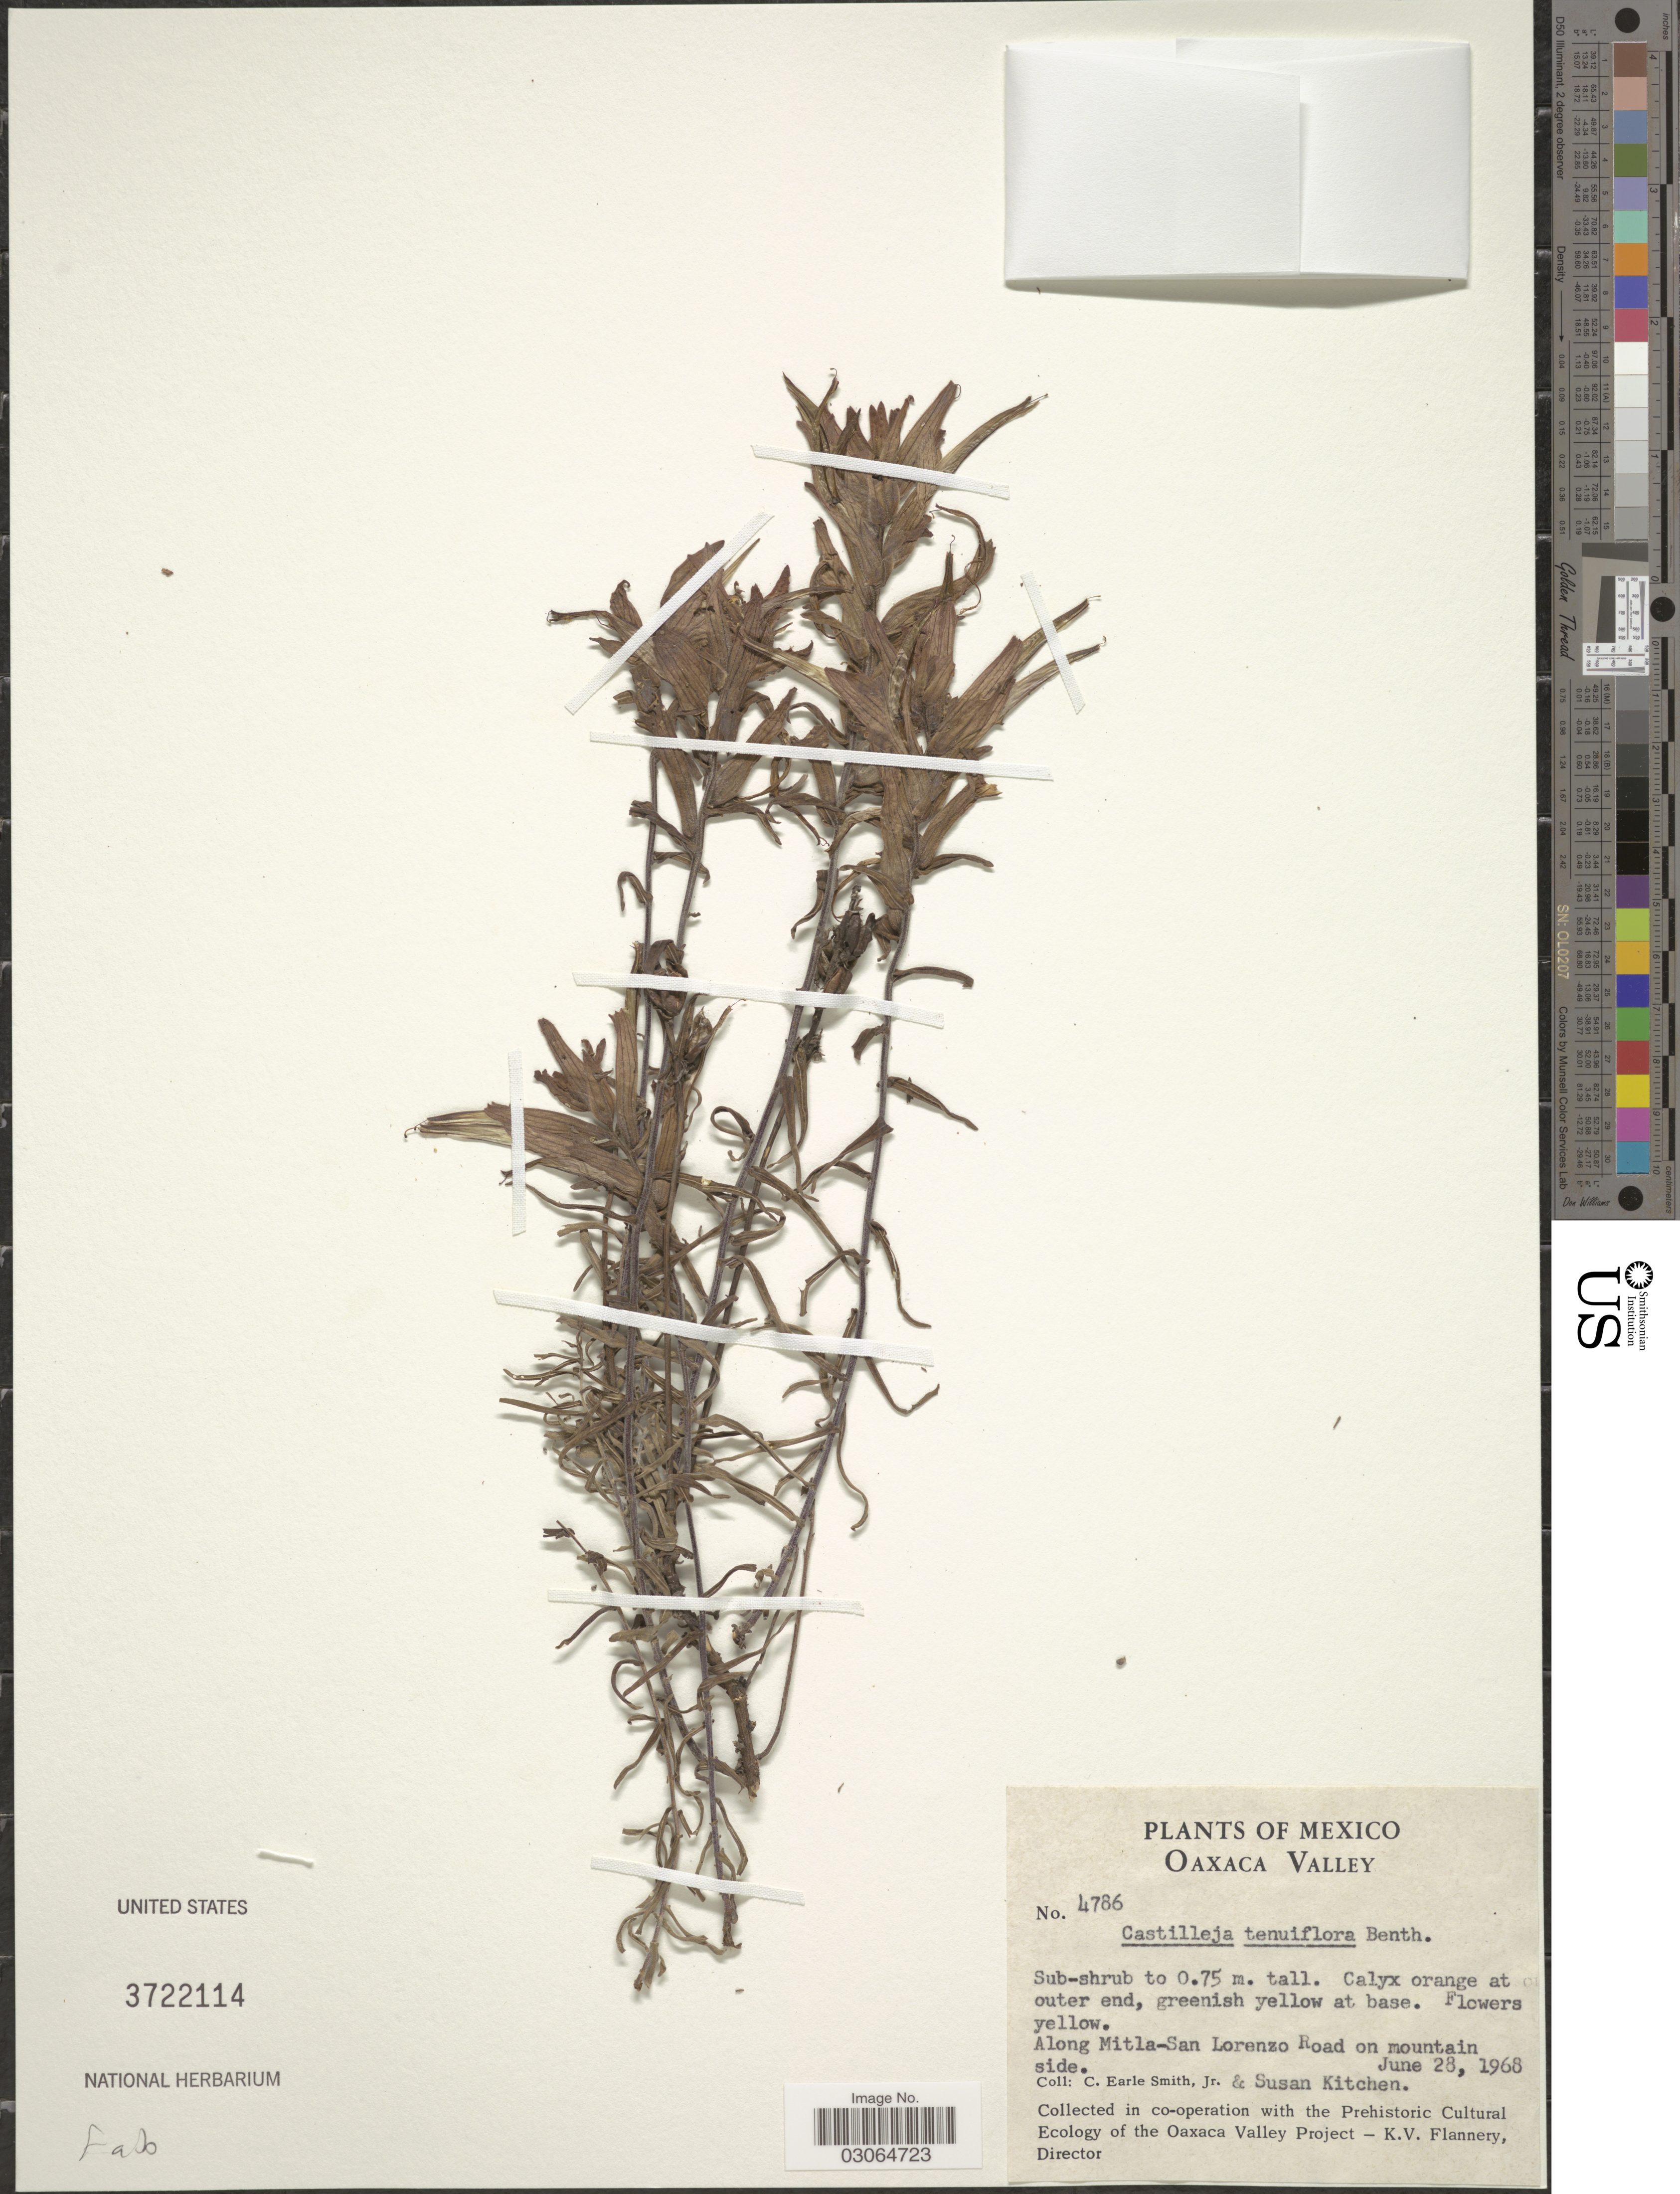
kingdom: Plantae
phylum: Tracheophyta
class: Magnoliopsida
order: Lamiales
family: Orobanchaceae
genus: Castilleja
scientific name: Castilleja tenuiflora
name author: Benth.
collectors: C. E. Smith Jr. & S. Kitchen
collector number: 4786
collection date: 1968-06-28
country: Mexico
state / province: Oaxaca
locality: Oaxaca Valley. Along Mitla-San Lorenzo Road on mountain side.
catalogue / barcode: US 3722114